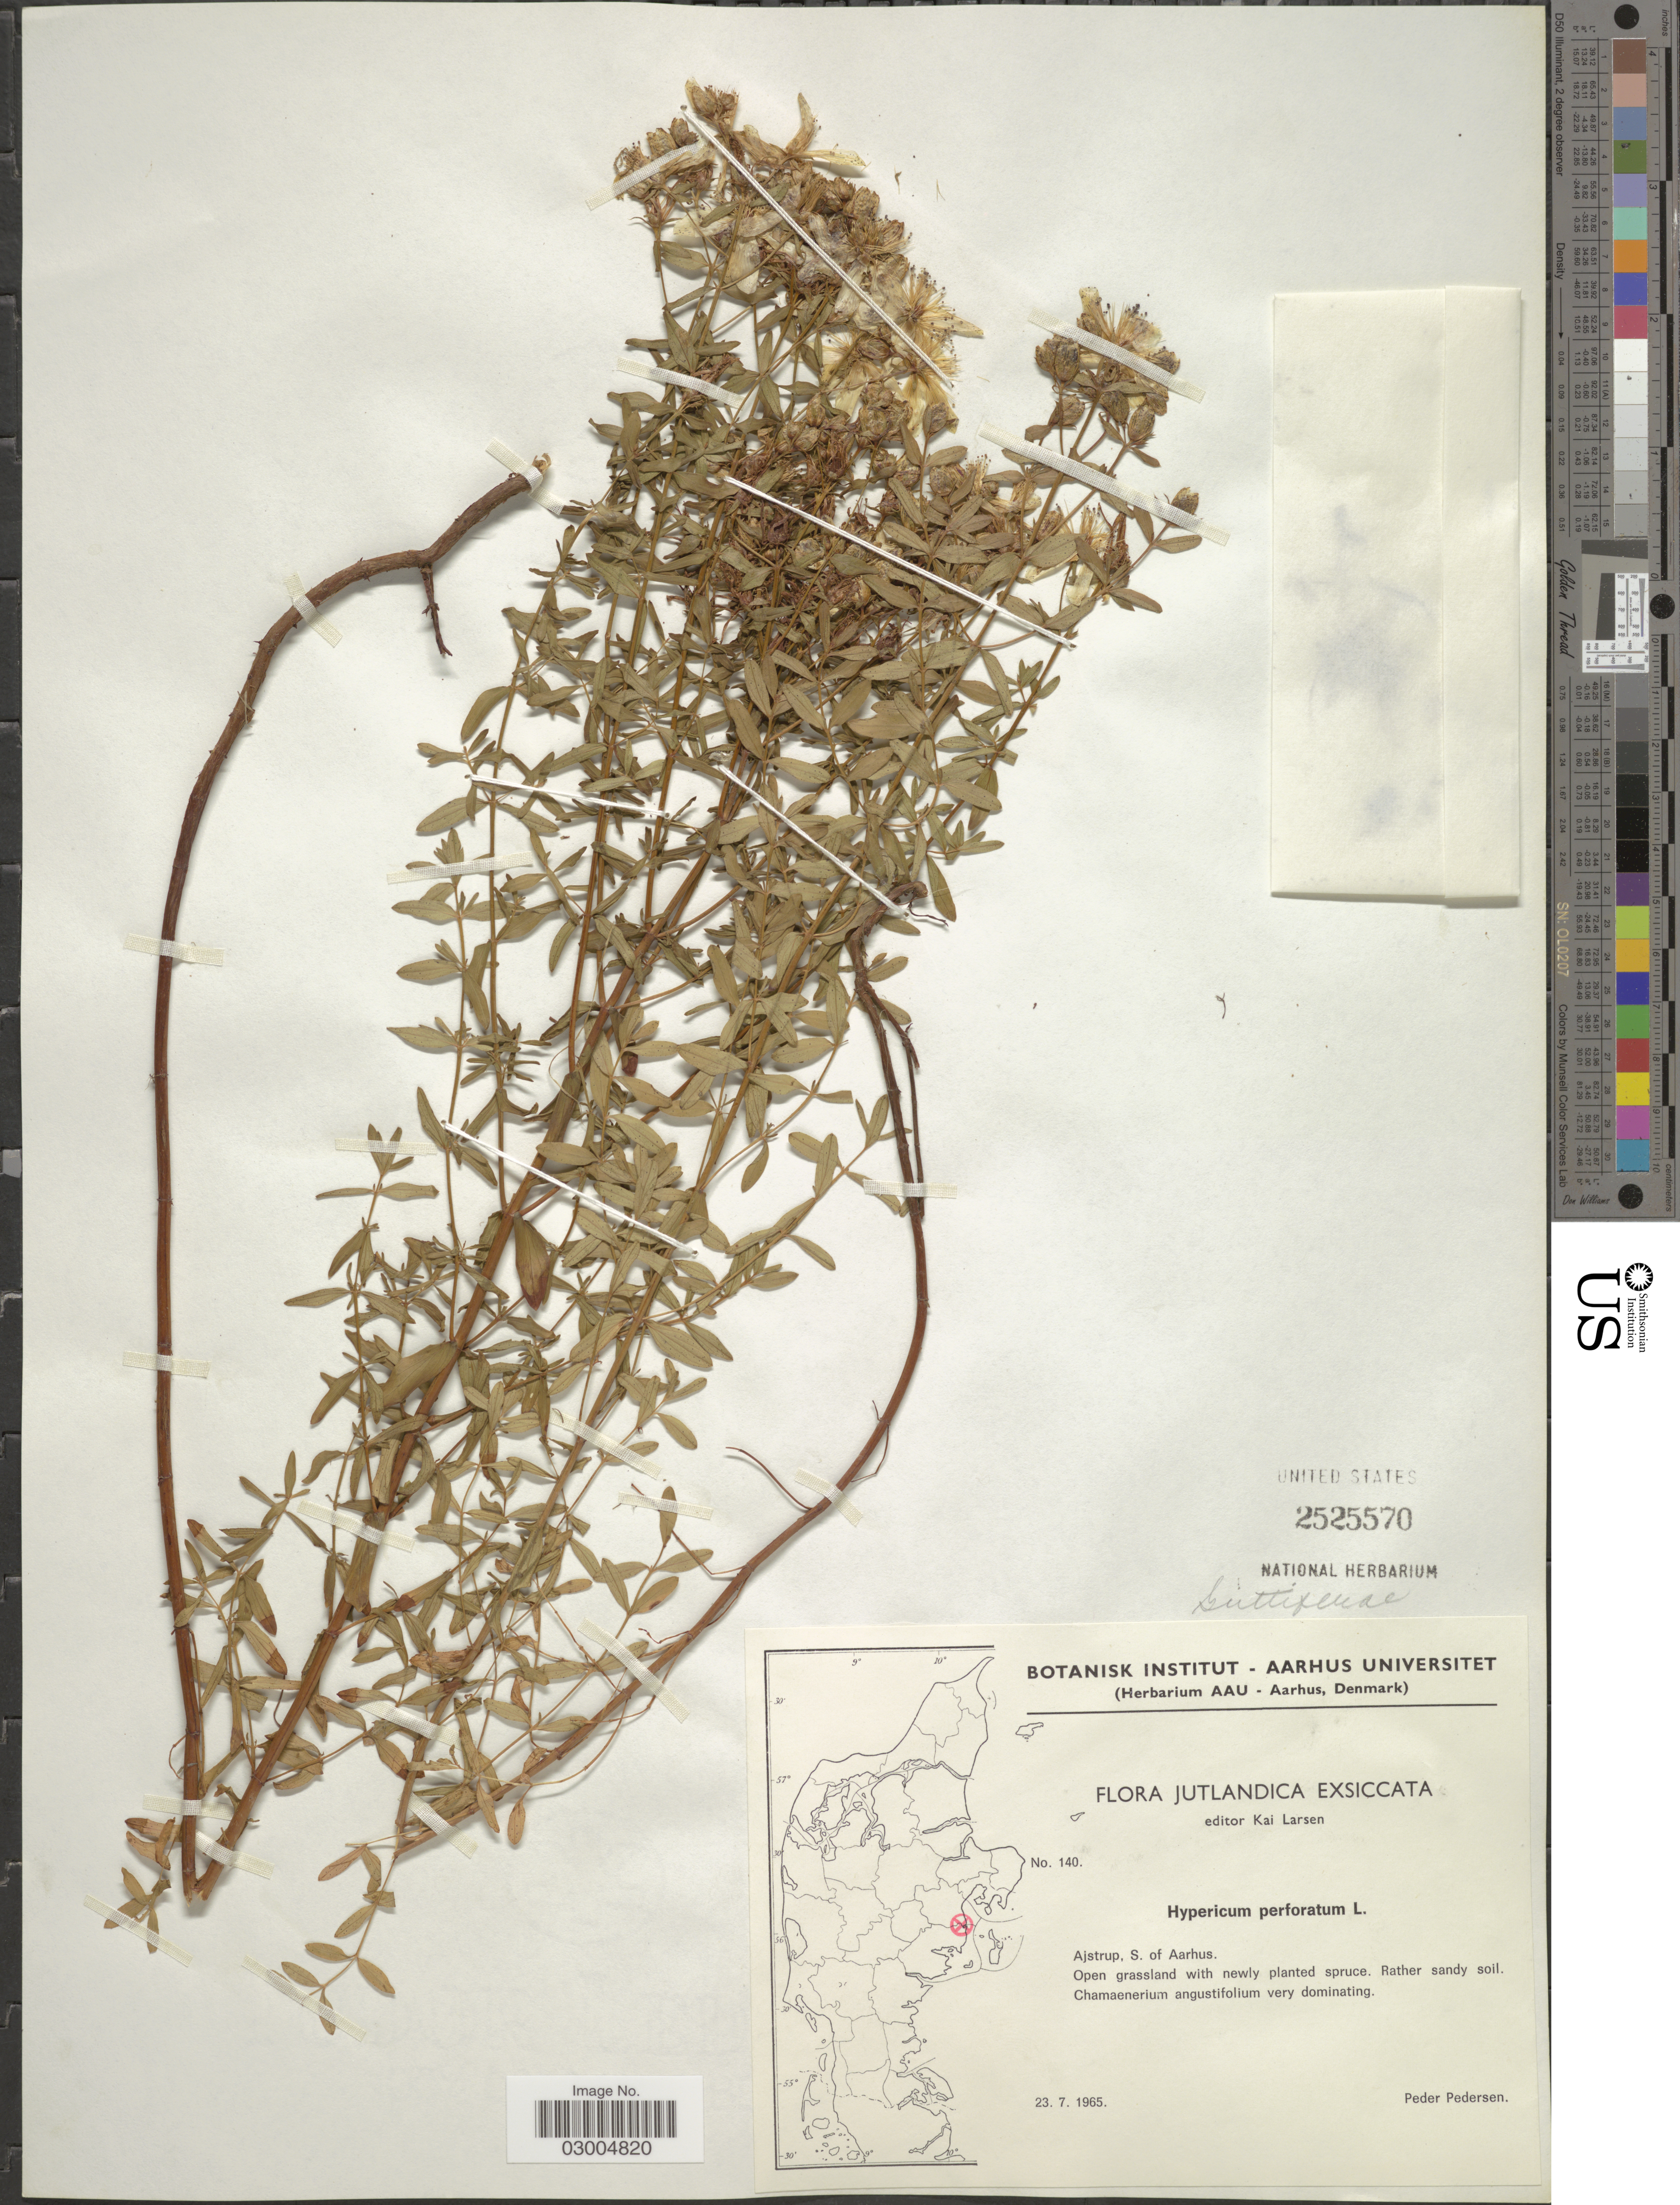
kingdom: Plantae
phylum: Tracheophyta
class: Magnoliopsida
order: Malpighiales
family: Hypericaceae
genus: Hypericum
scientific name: Hypericum perforatum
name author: L.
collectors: P. Pedersen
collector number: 140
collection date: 1965-07-23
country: Denmark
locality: Jutlandica. Ajstrup, S. of Aarhus.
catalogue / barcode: US 2525570